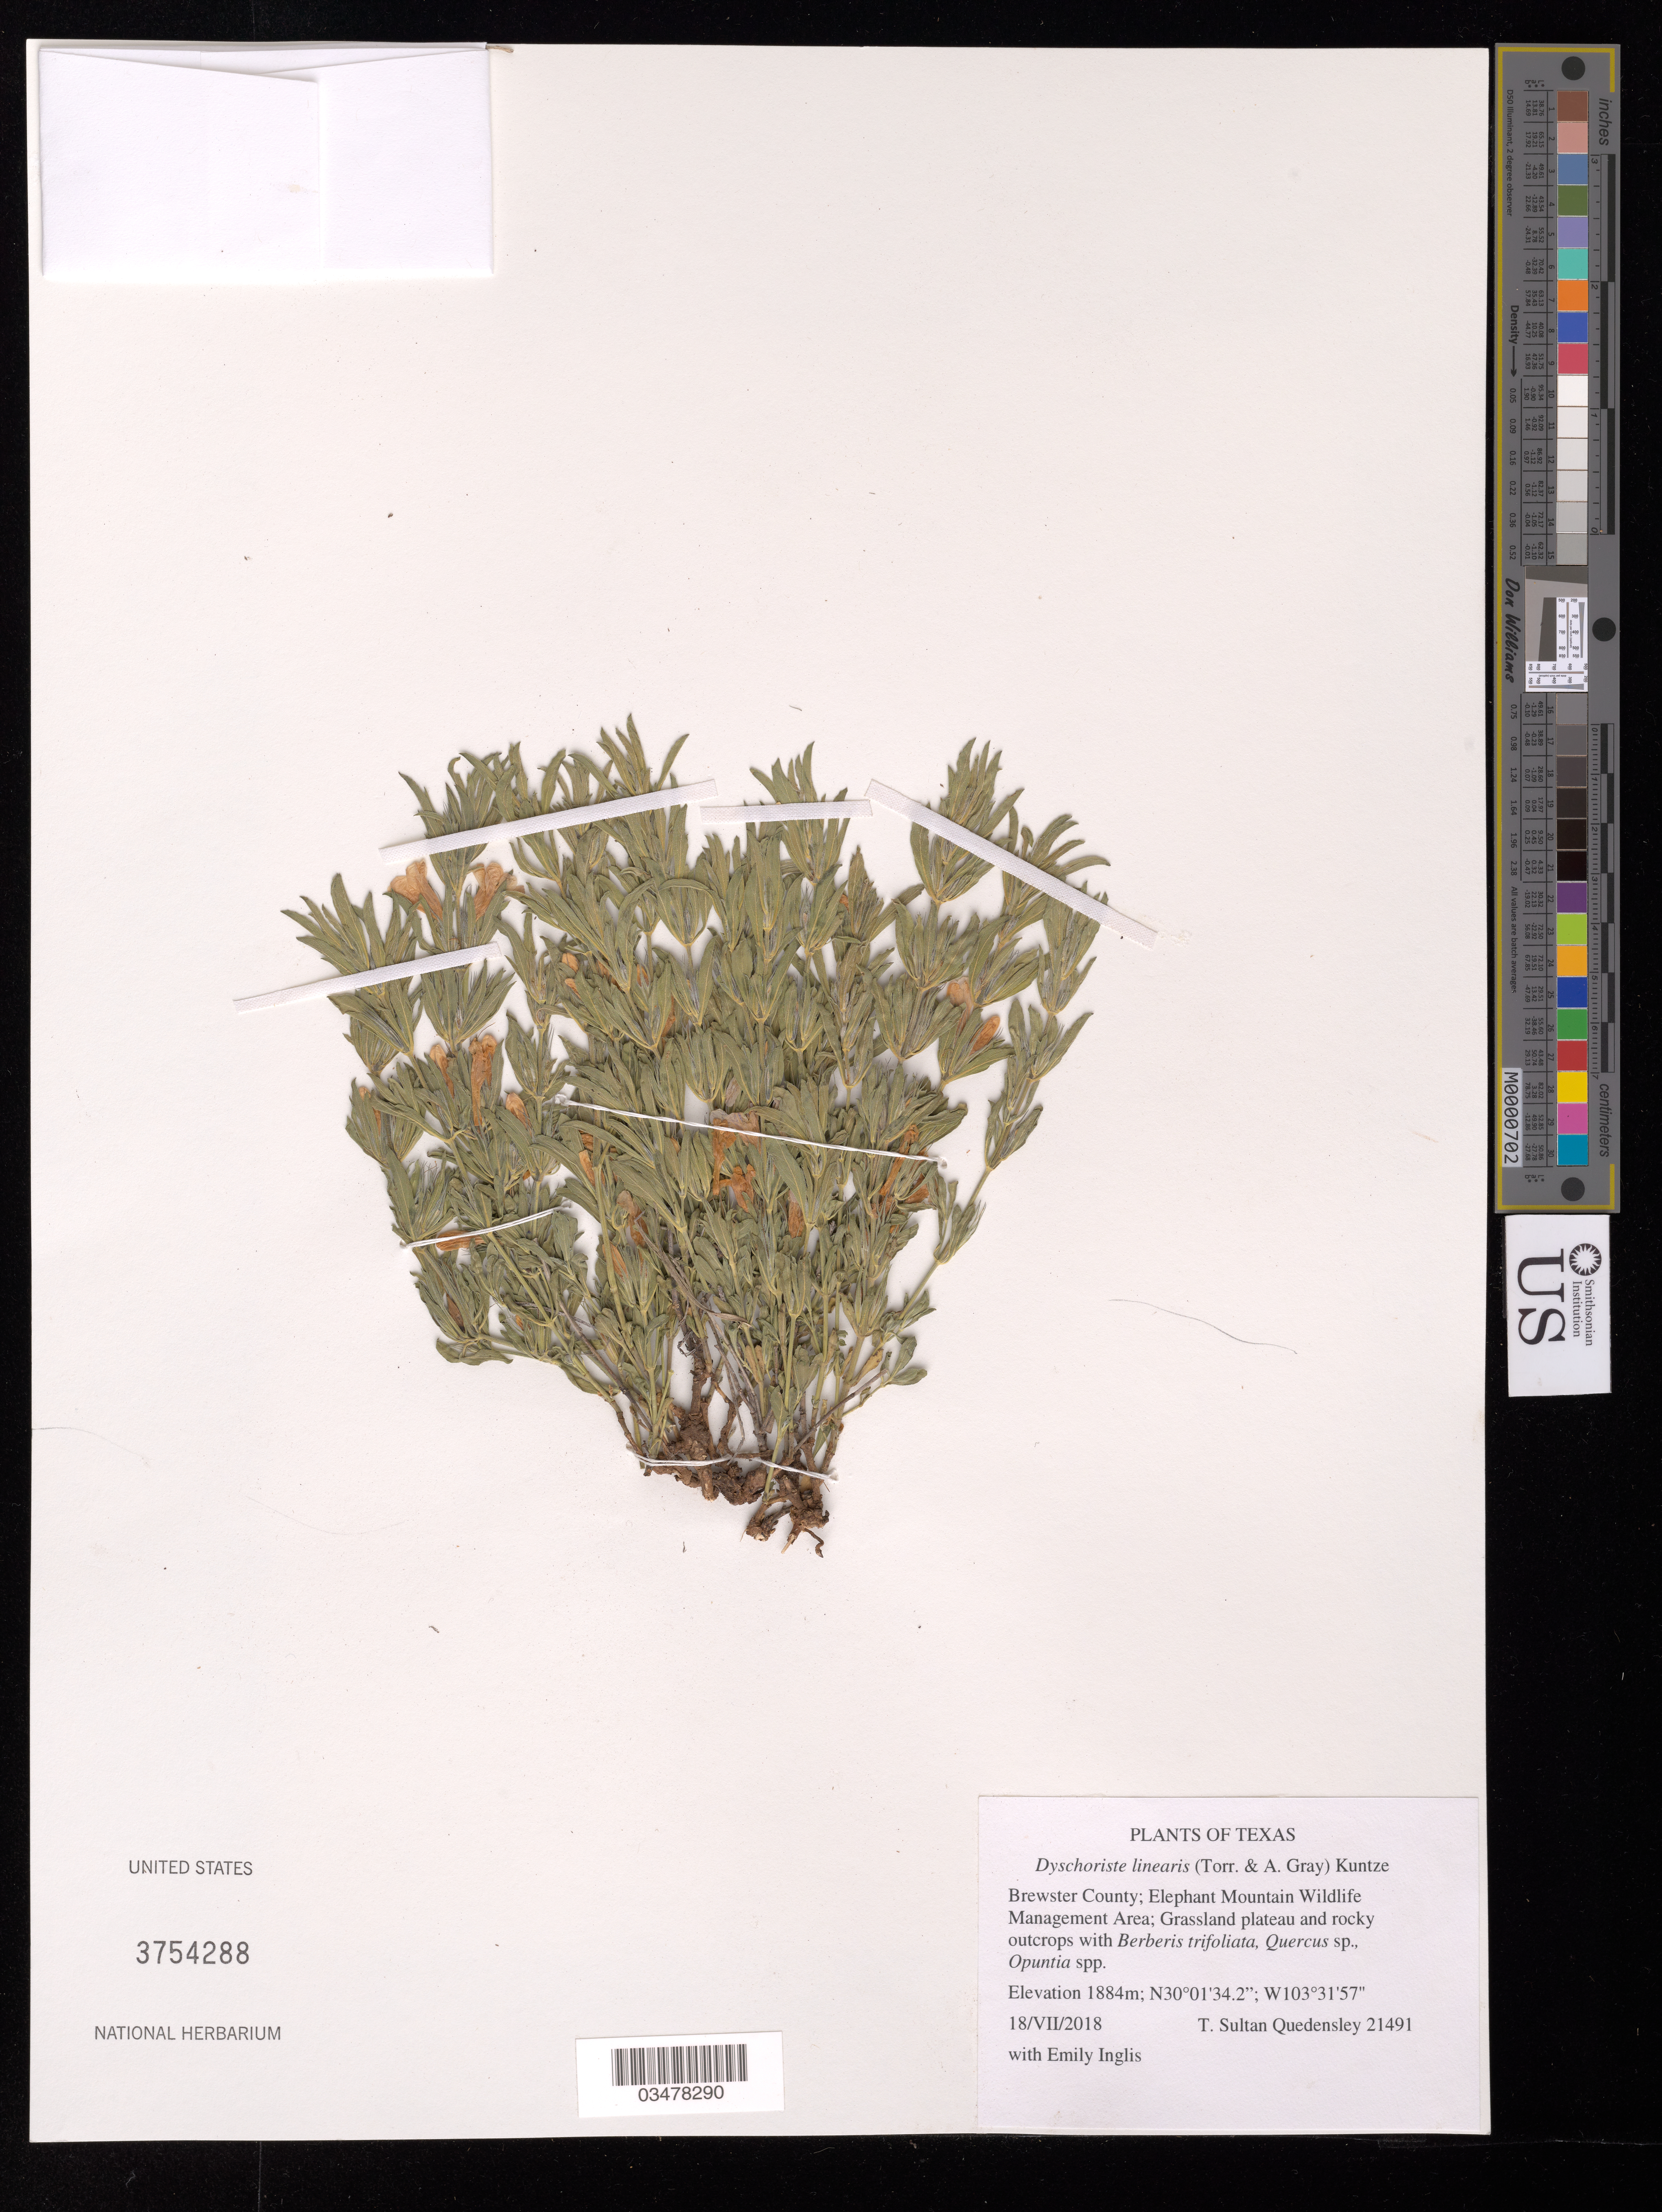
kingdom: Plantae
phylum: Tracheophyta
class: Magnoliopsida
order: Lamiales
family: Acanthaceae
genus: Dyschoriste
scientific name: Dyschoriste linearis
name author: (Torr. & A. Gray) Kuntze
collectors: T. S. Quedensley & E. Inglis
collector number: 21491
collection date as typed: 18 Jul 2018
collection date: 2018-07-18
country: United States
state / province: Texas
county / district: Brewster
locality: Elephant Mountain Wildlife Management Area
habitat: Grassland plateau and rocky outcrops. With Berberis trifoliata, Quercus sp., Opuntia sp.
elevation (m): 1884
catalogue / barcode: US 3754288